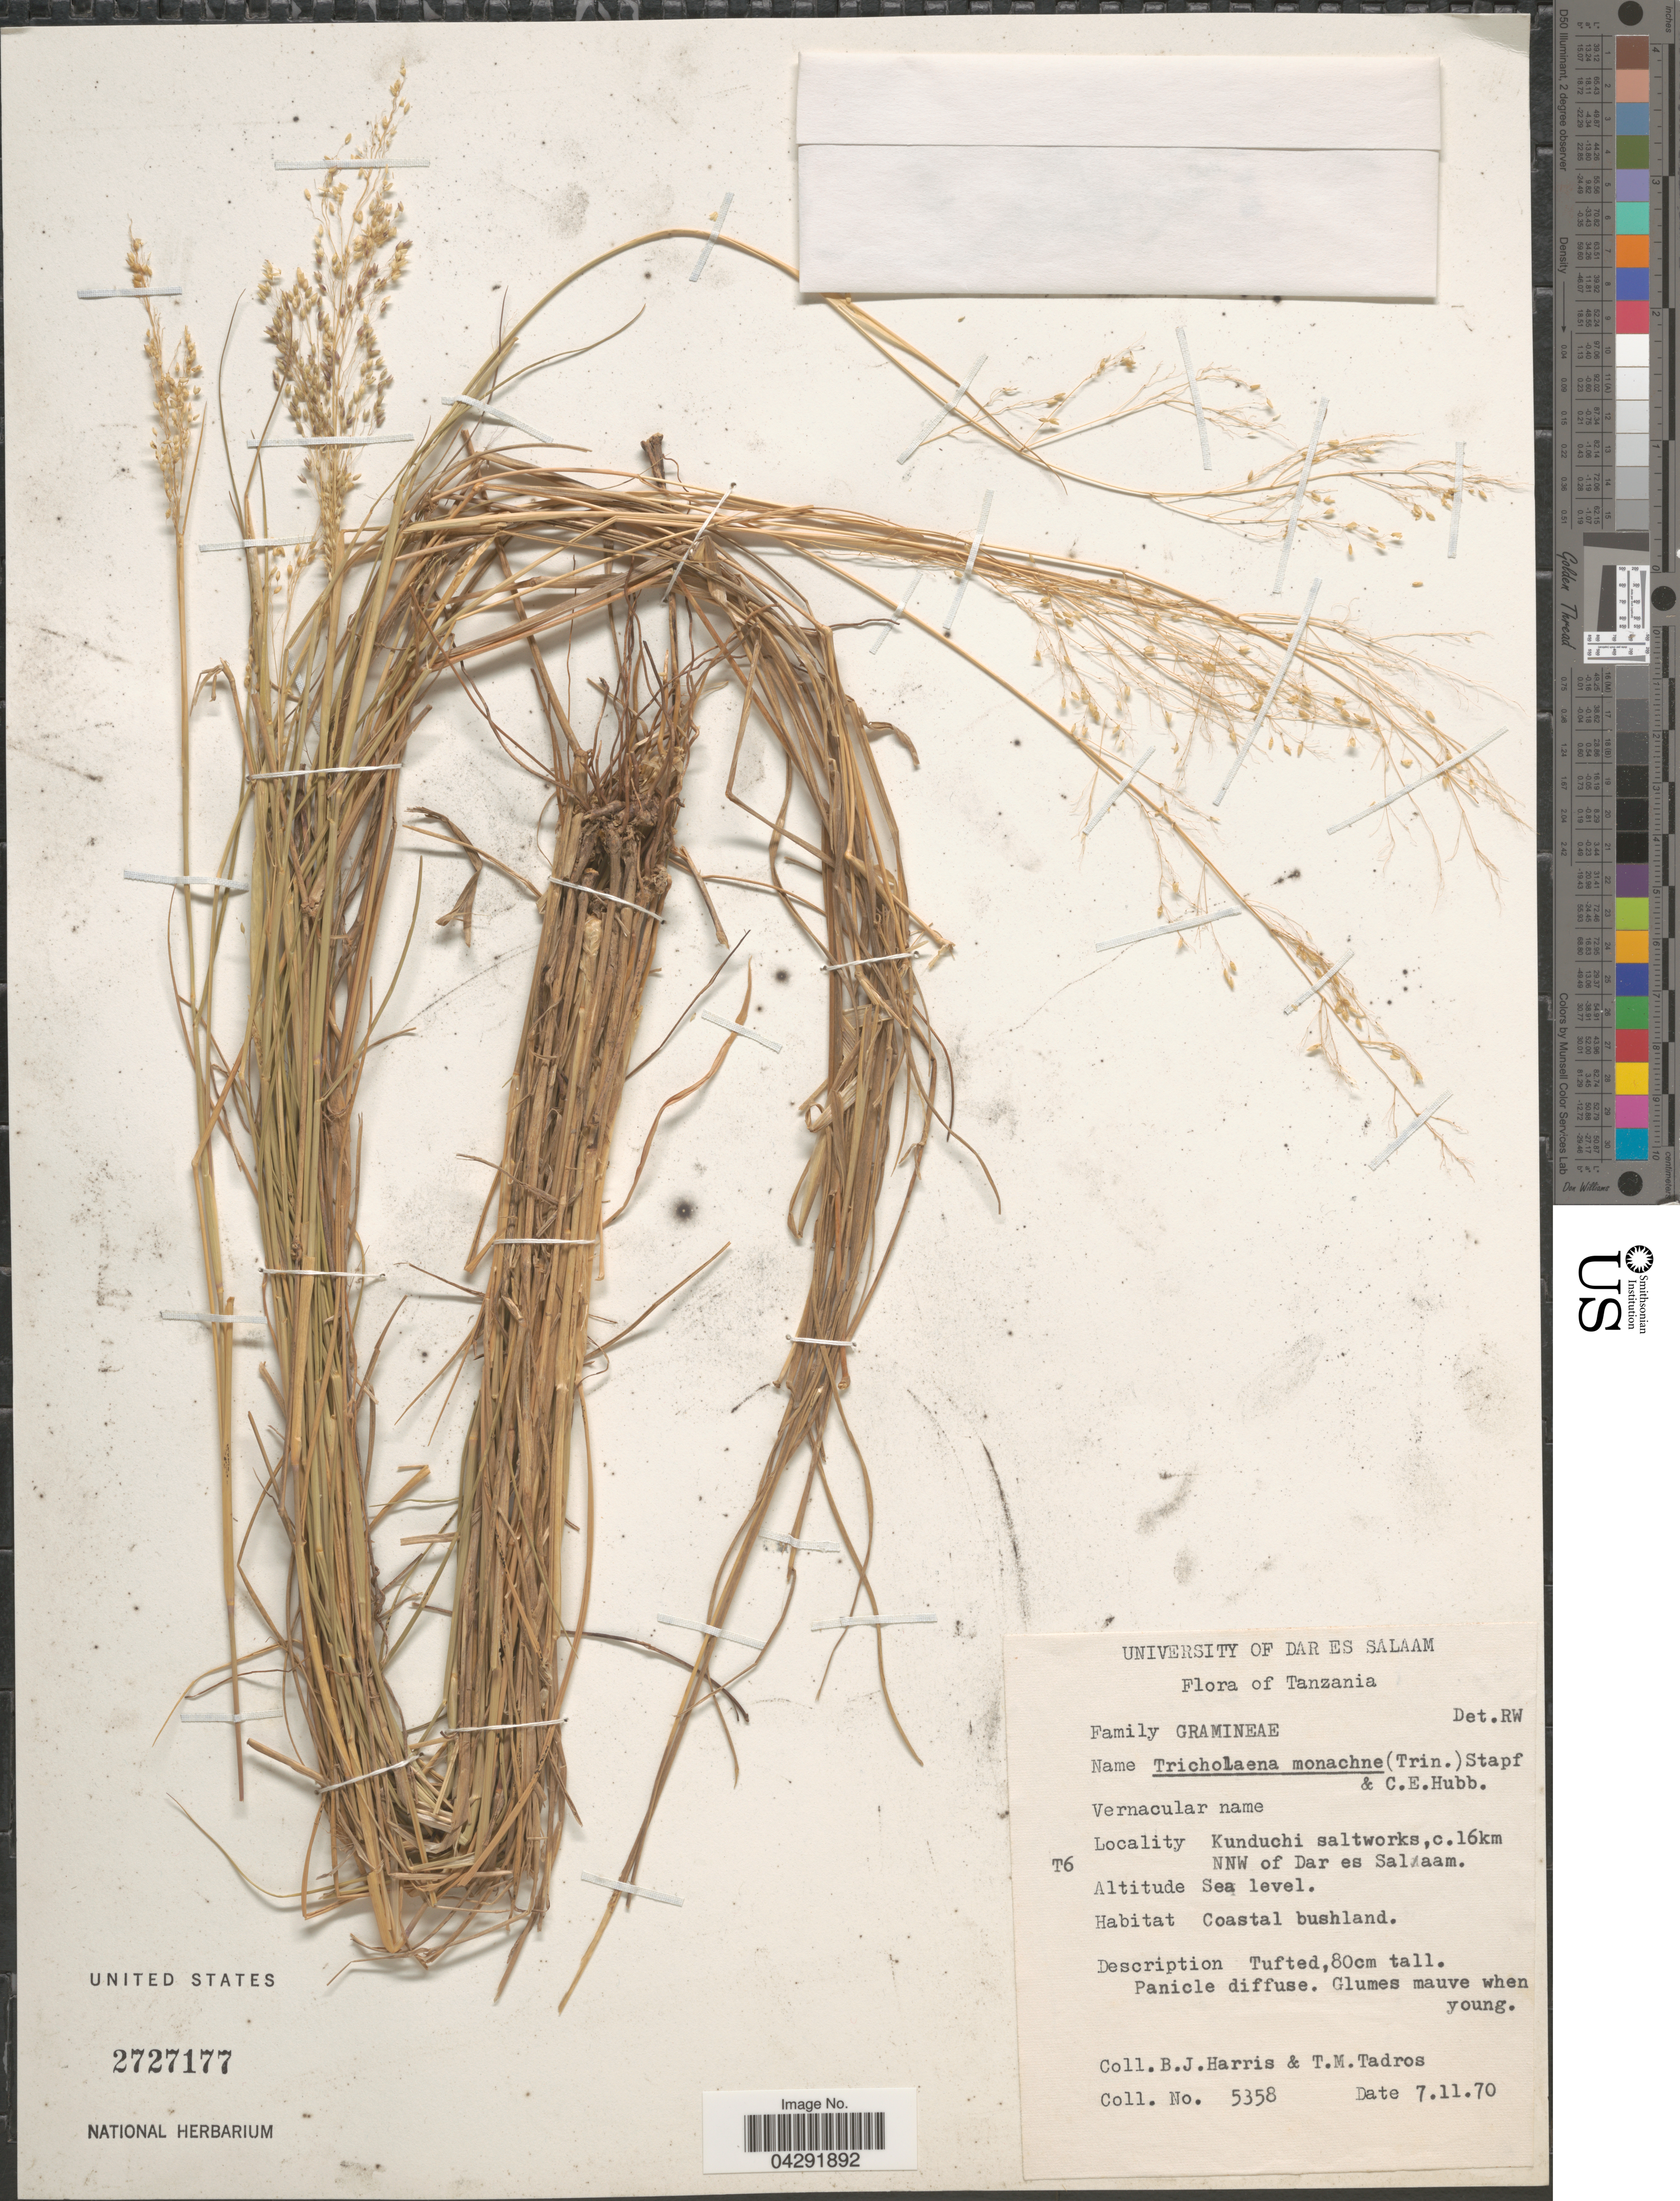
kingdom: Plantae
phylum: Tracheophyta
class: Liliopsida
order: Poales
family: Poaceae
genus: Tricholaena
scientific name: Tricholaena monachne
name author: (Trin.) Stapf & C.E. Hubb.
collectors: B. J. Harris & T. Tadros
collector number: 5358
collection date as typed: Transcribed d/m/y: 7/11/70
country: Tanzania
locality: T6 [unsure placement]. Kunduchi saltworks,c.16km NNW of Dar es Salaam.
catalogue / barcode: US 2727177